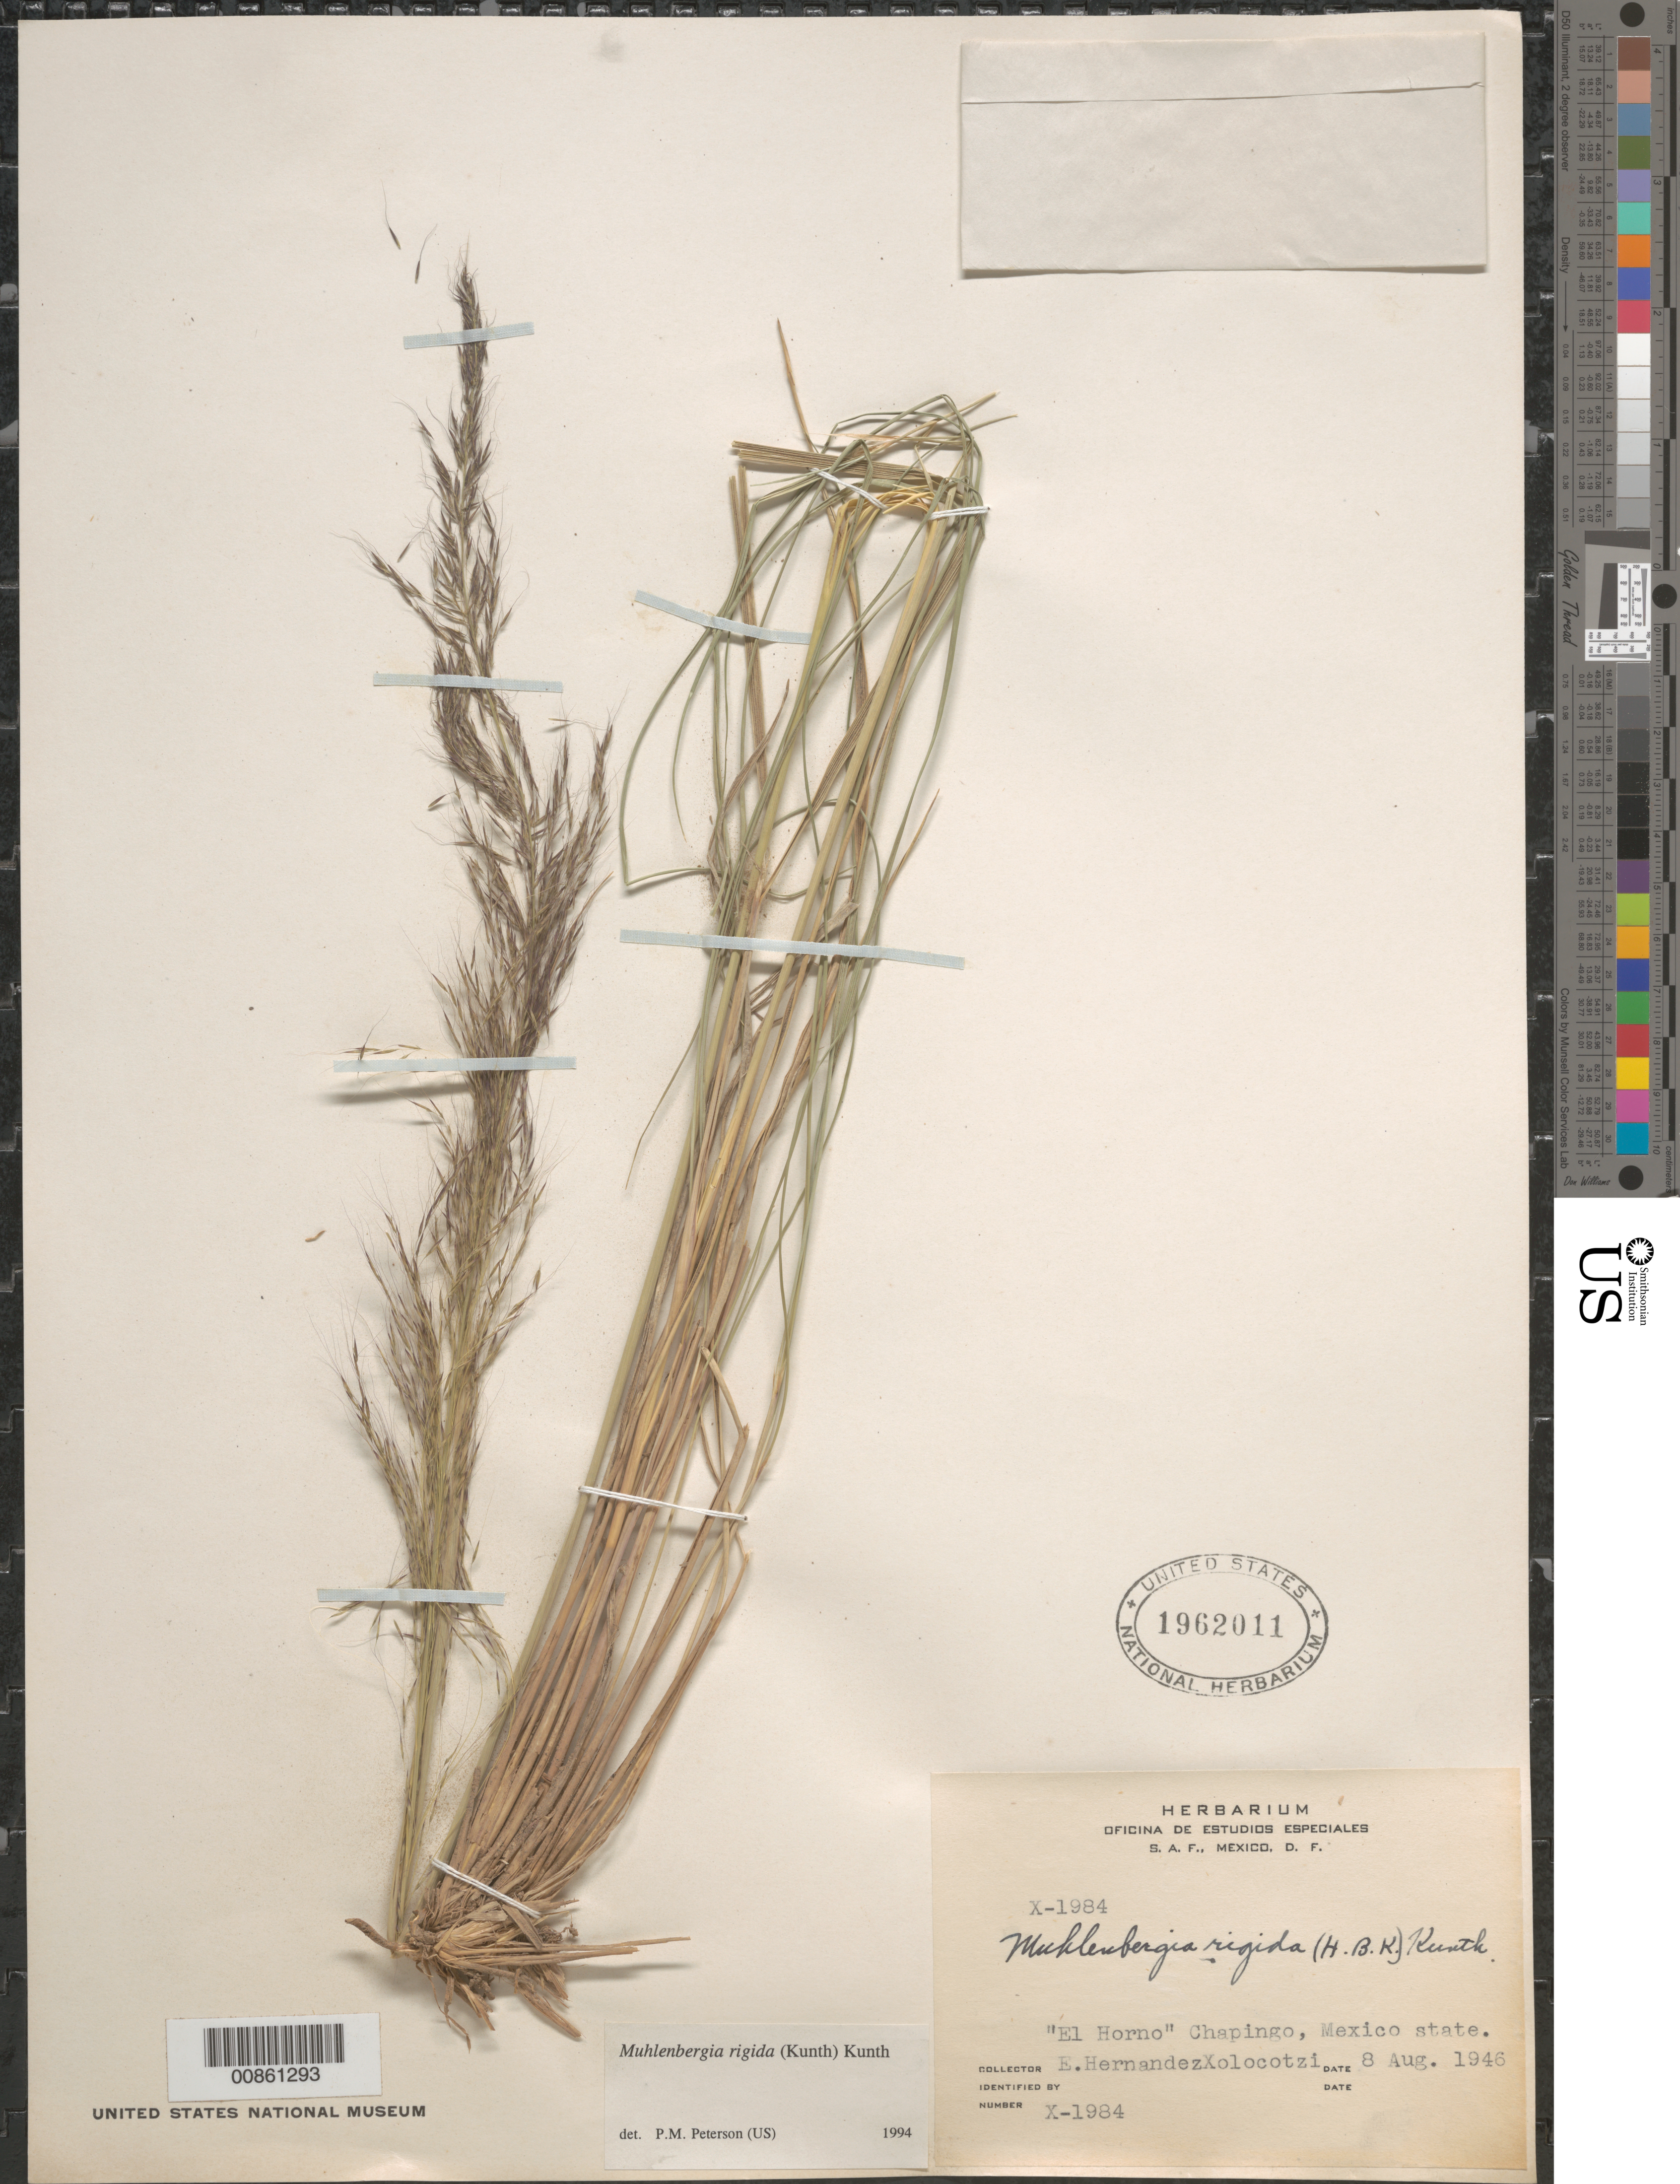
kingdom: Plantae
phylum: Tracheophyta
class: Liliopsida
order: Poales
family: Poaceae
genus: Muhlenbergia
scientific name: Muhlenbergia rigida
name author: (Kunth) Kunth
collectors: E. I. Hernández-X.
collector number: X-1984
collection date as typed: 08 Aug 1946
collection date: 1946-08-08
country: Mexico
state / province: México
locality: El Horno, Chapingo, Mex.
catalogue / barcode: US 1962011